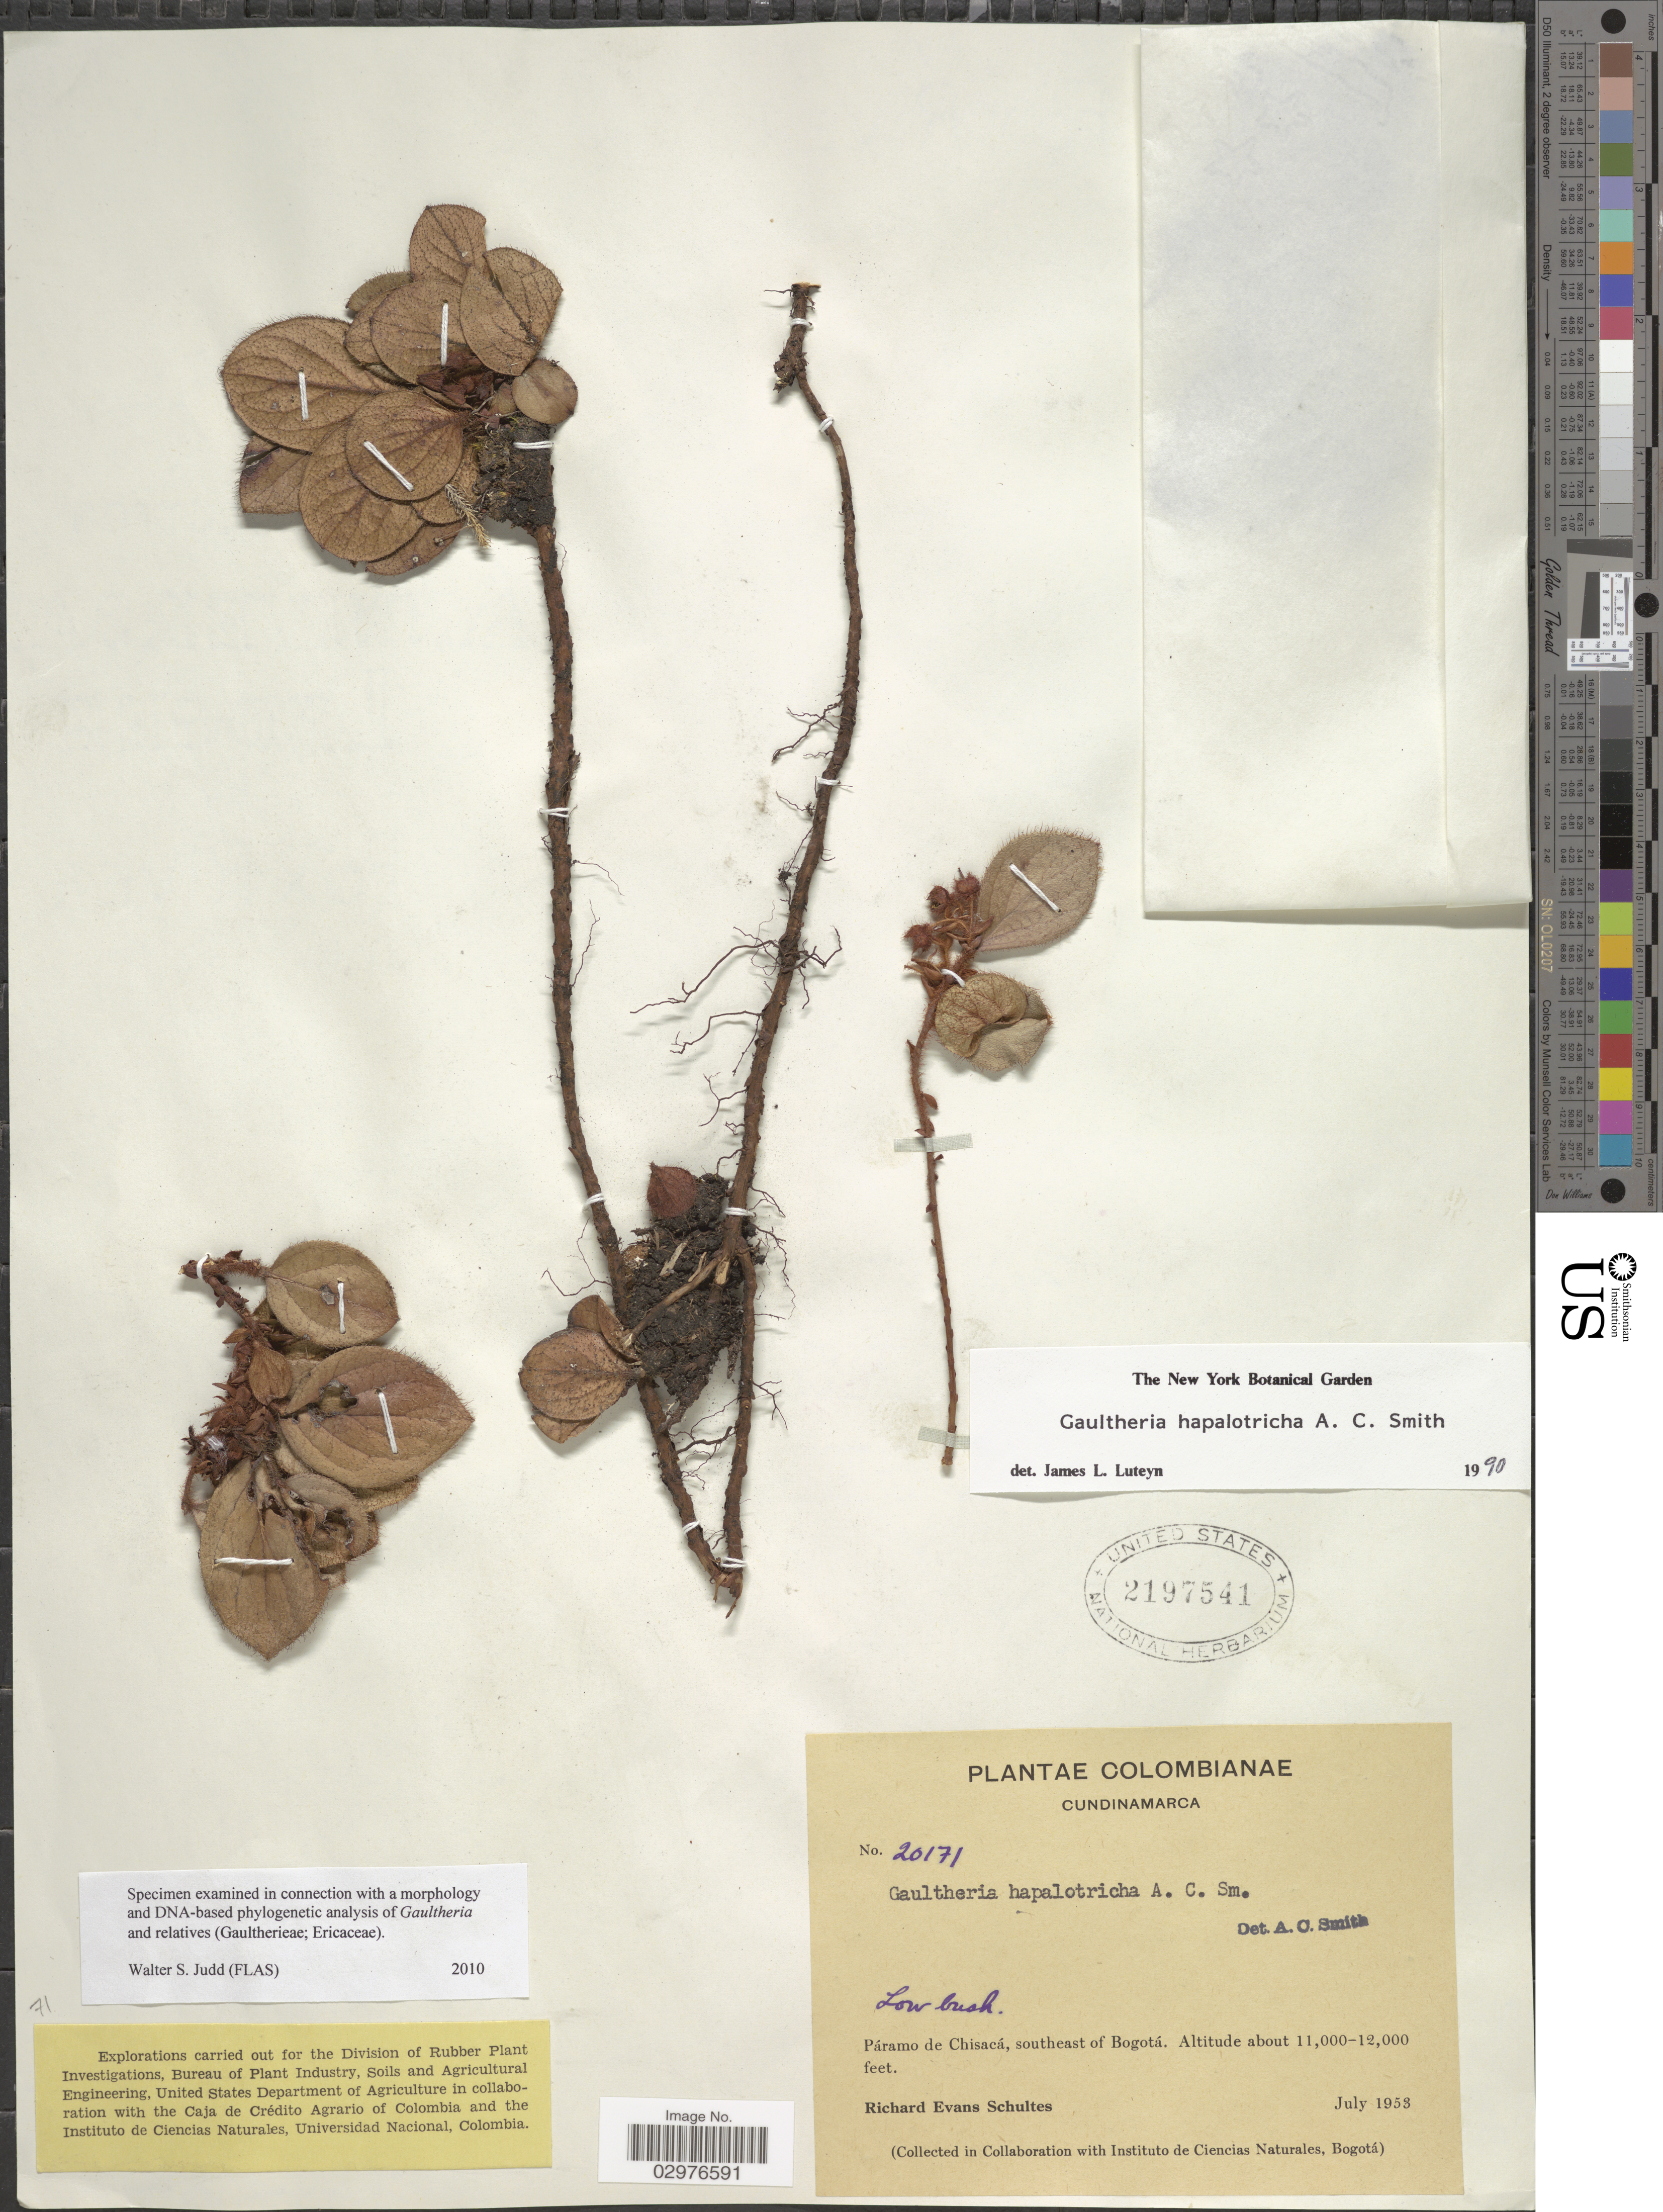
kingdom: Plantae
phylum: Tracheophyta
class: Magnoliopsida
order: Ericales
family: Ericaceae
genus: Gaultheria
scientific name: Gaultheria hapalotricha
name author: A.C. Sm.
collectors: R. E. Schultes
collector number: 20171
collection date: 1953-07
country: Colombia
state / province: Cundinamarca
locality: Páramo de Chisacá, southeast of Bogotá.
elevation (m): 3353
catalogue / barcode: US 2197541